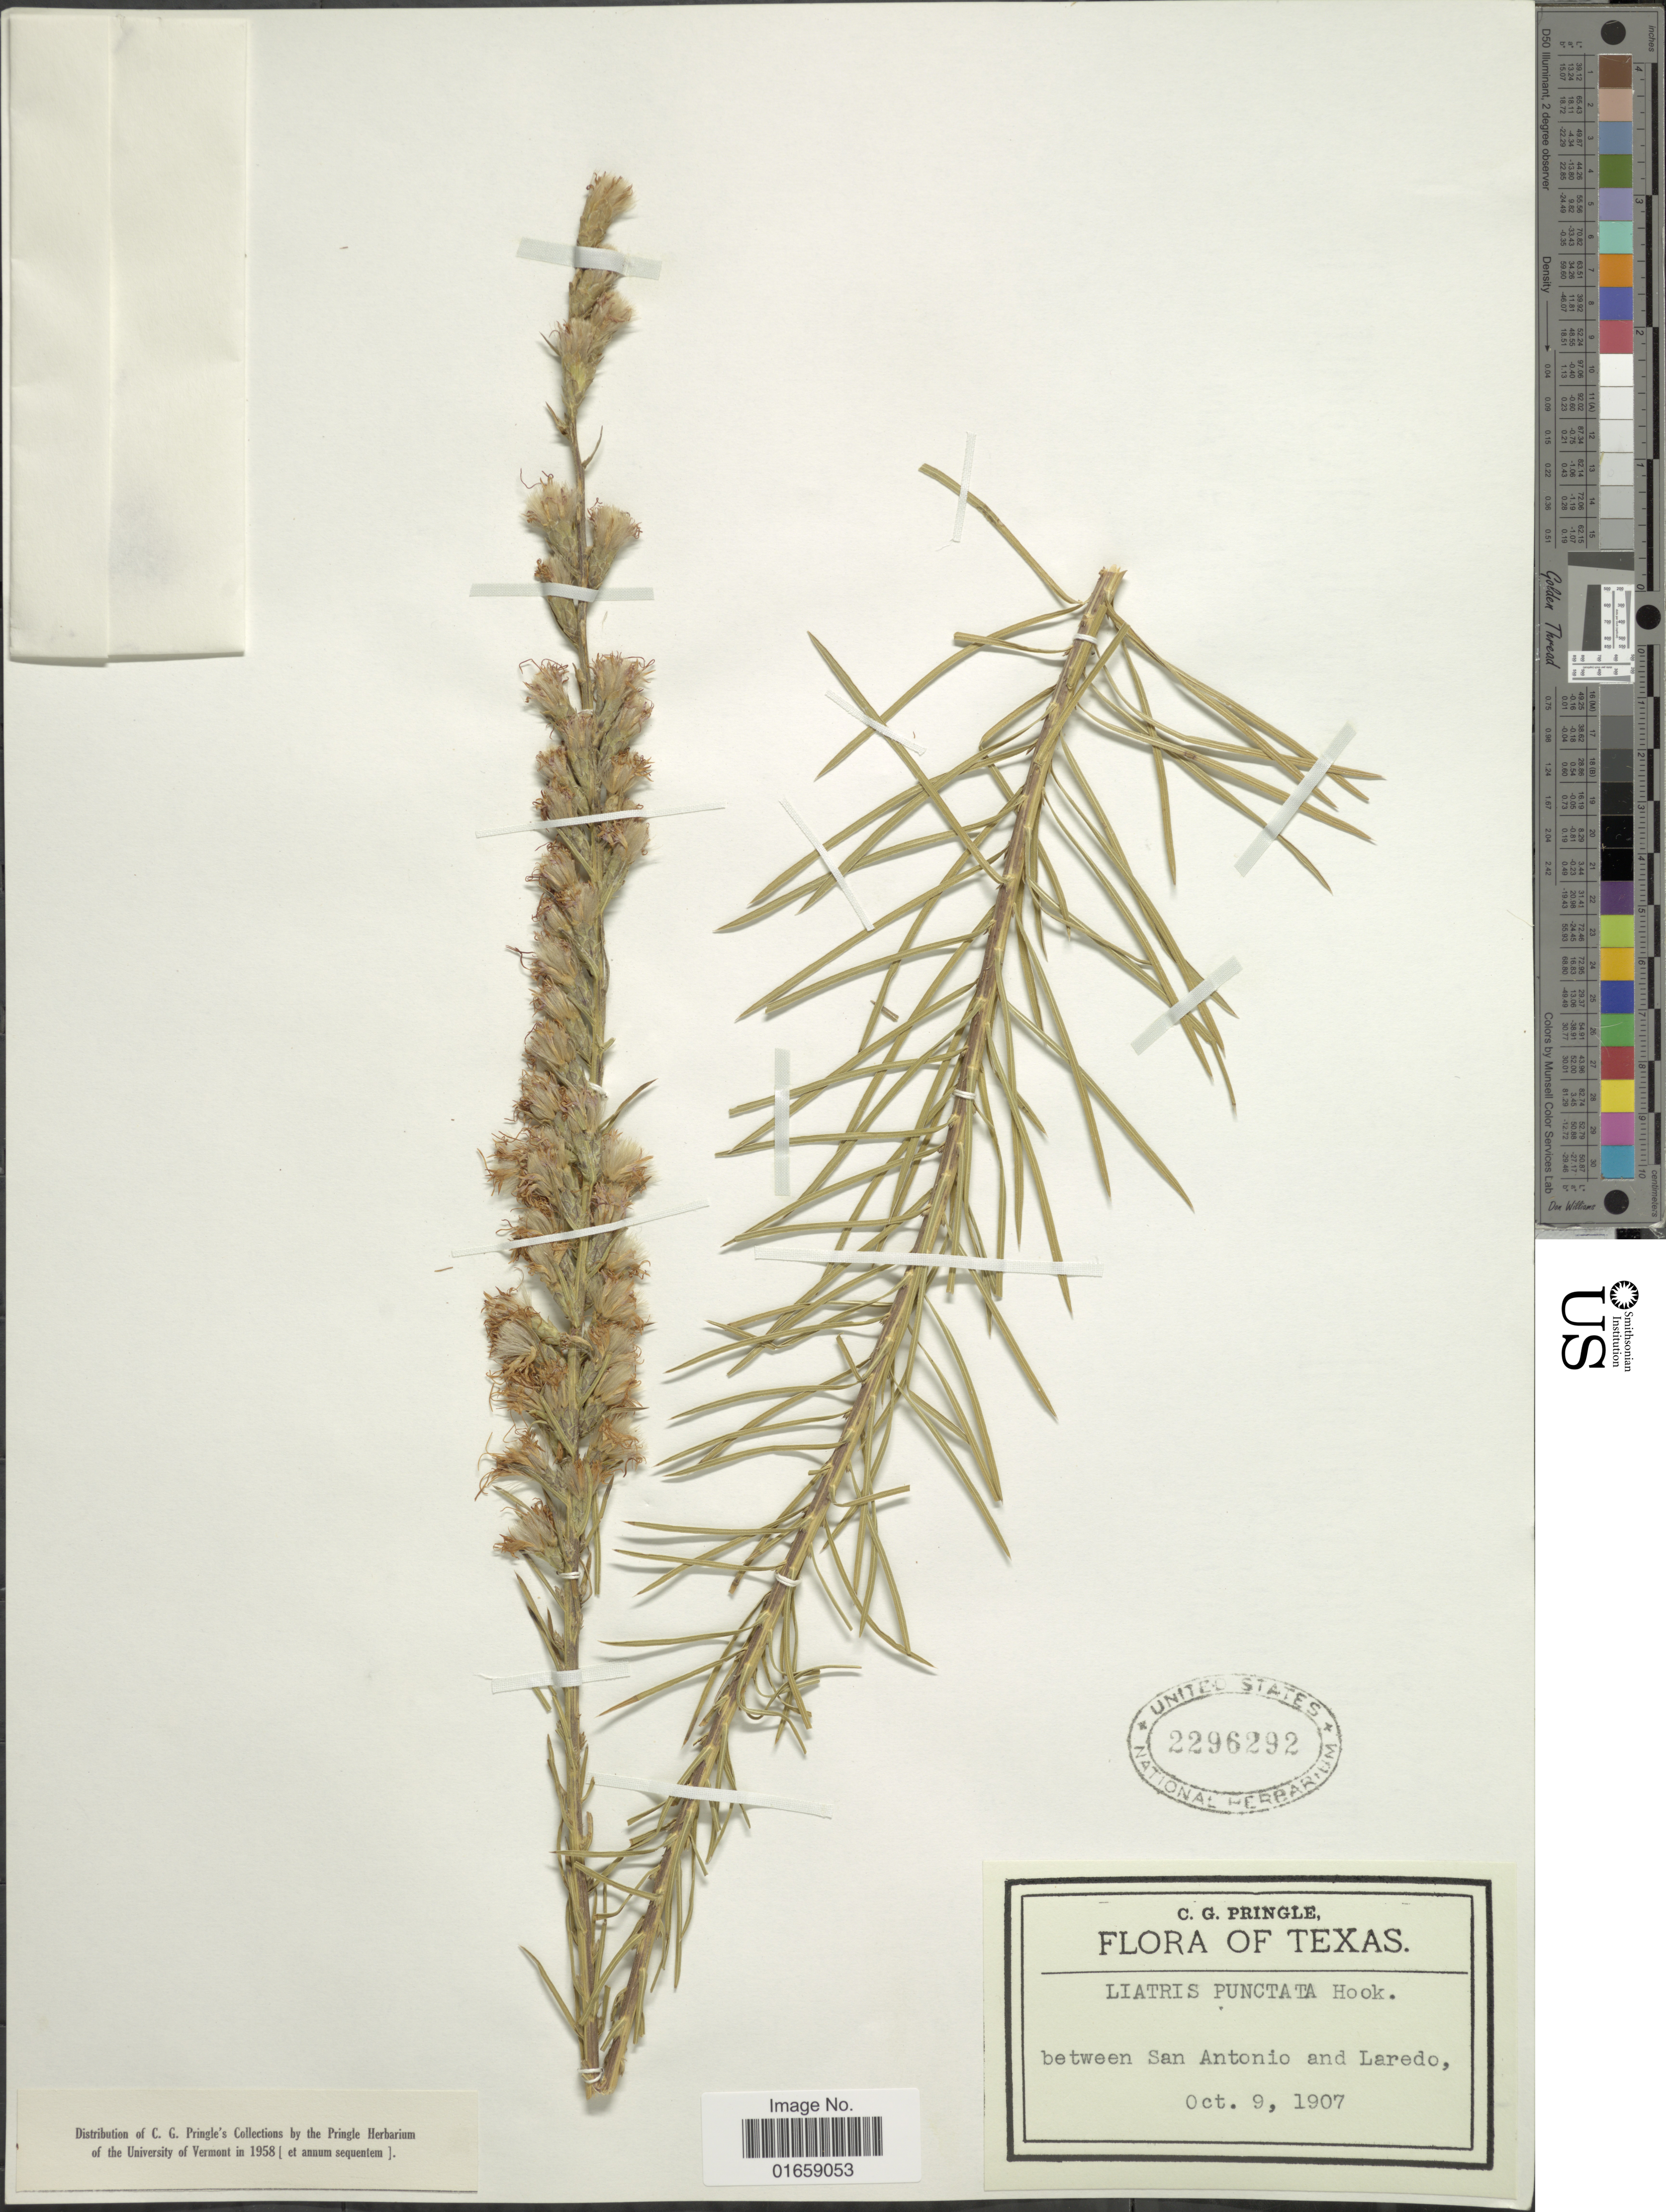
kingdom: Plantae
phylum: Tracheophyta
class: Magnoliopsida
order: Asterales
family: Asteraceae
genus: Liatris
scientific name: Liatris punctata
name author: Hook.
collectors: C. G. Pringle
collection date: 1907-10-09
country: United States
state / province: Texas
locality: Between San Antonio and Laredo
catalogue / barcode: US 2296292